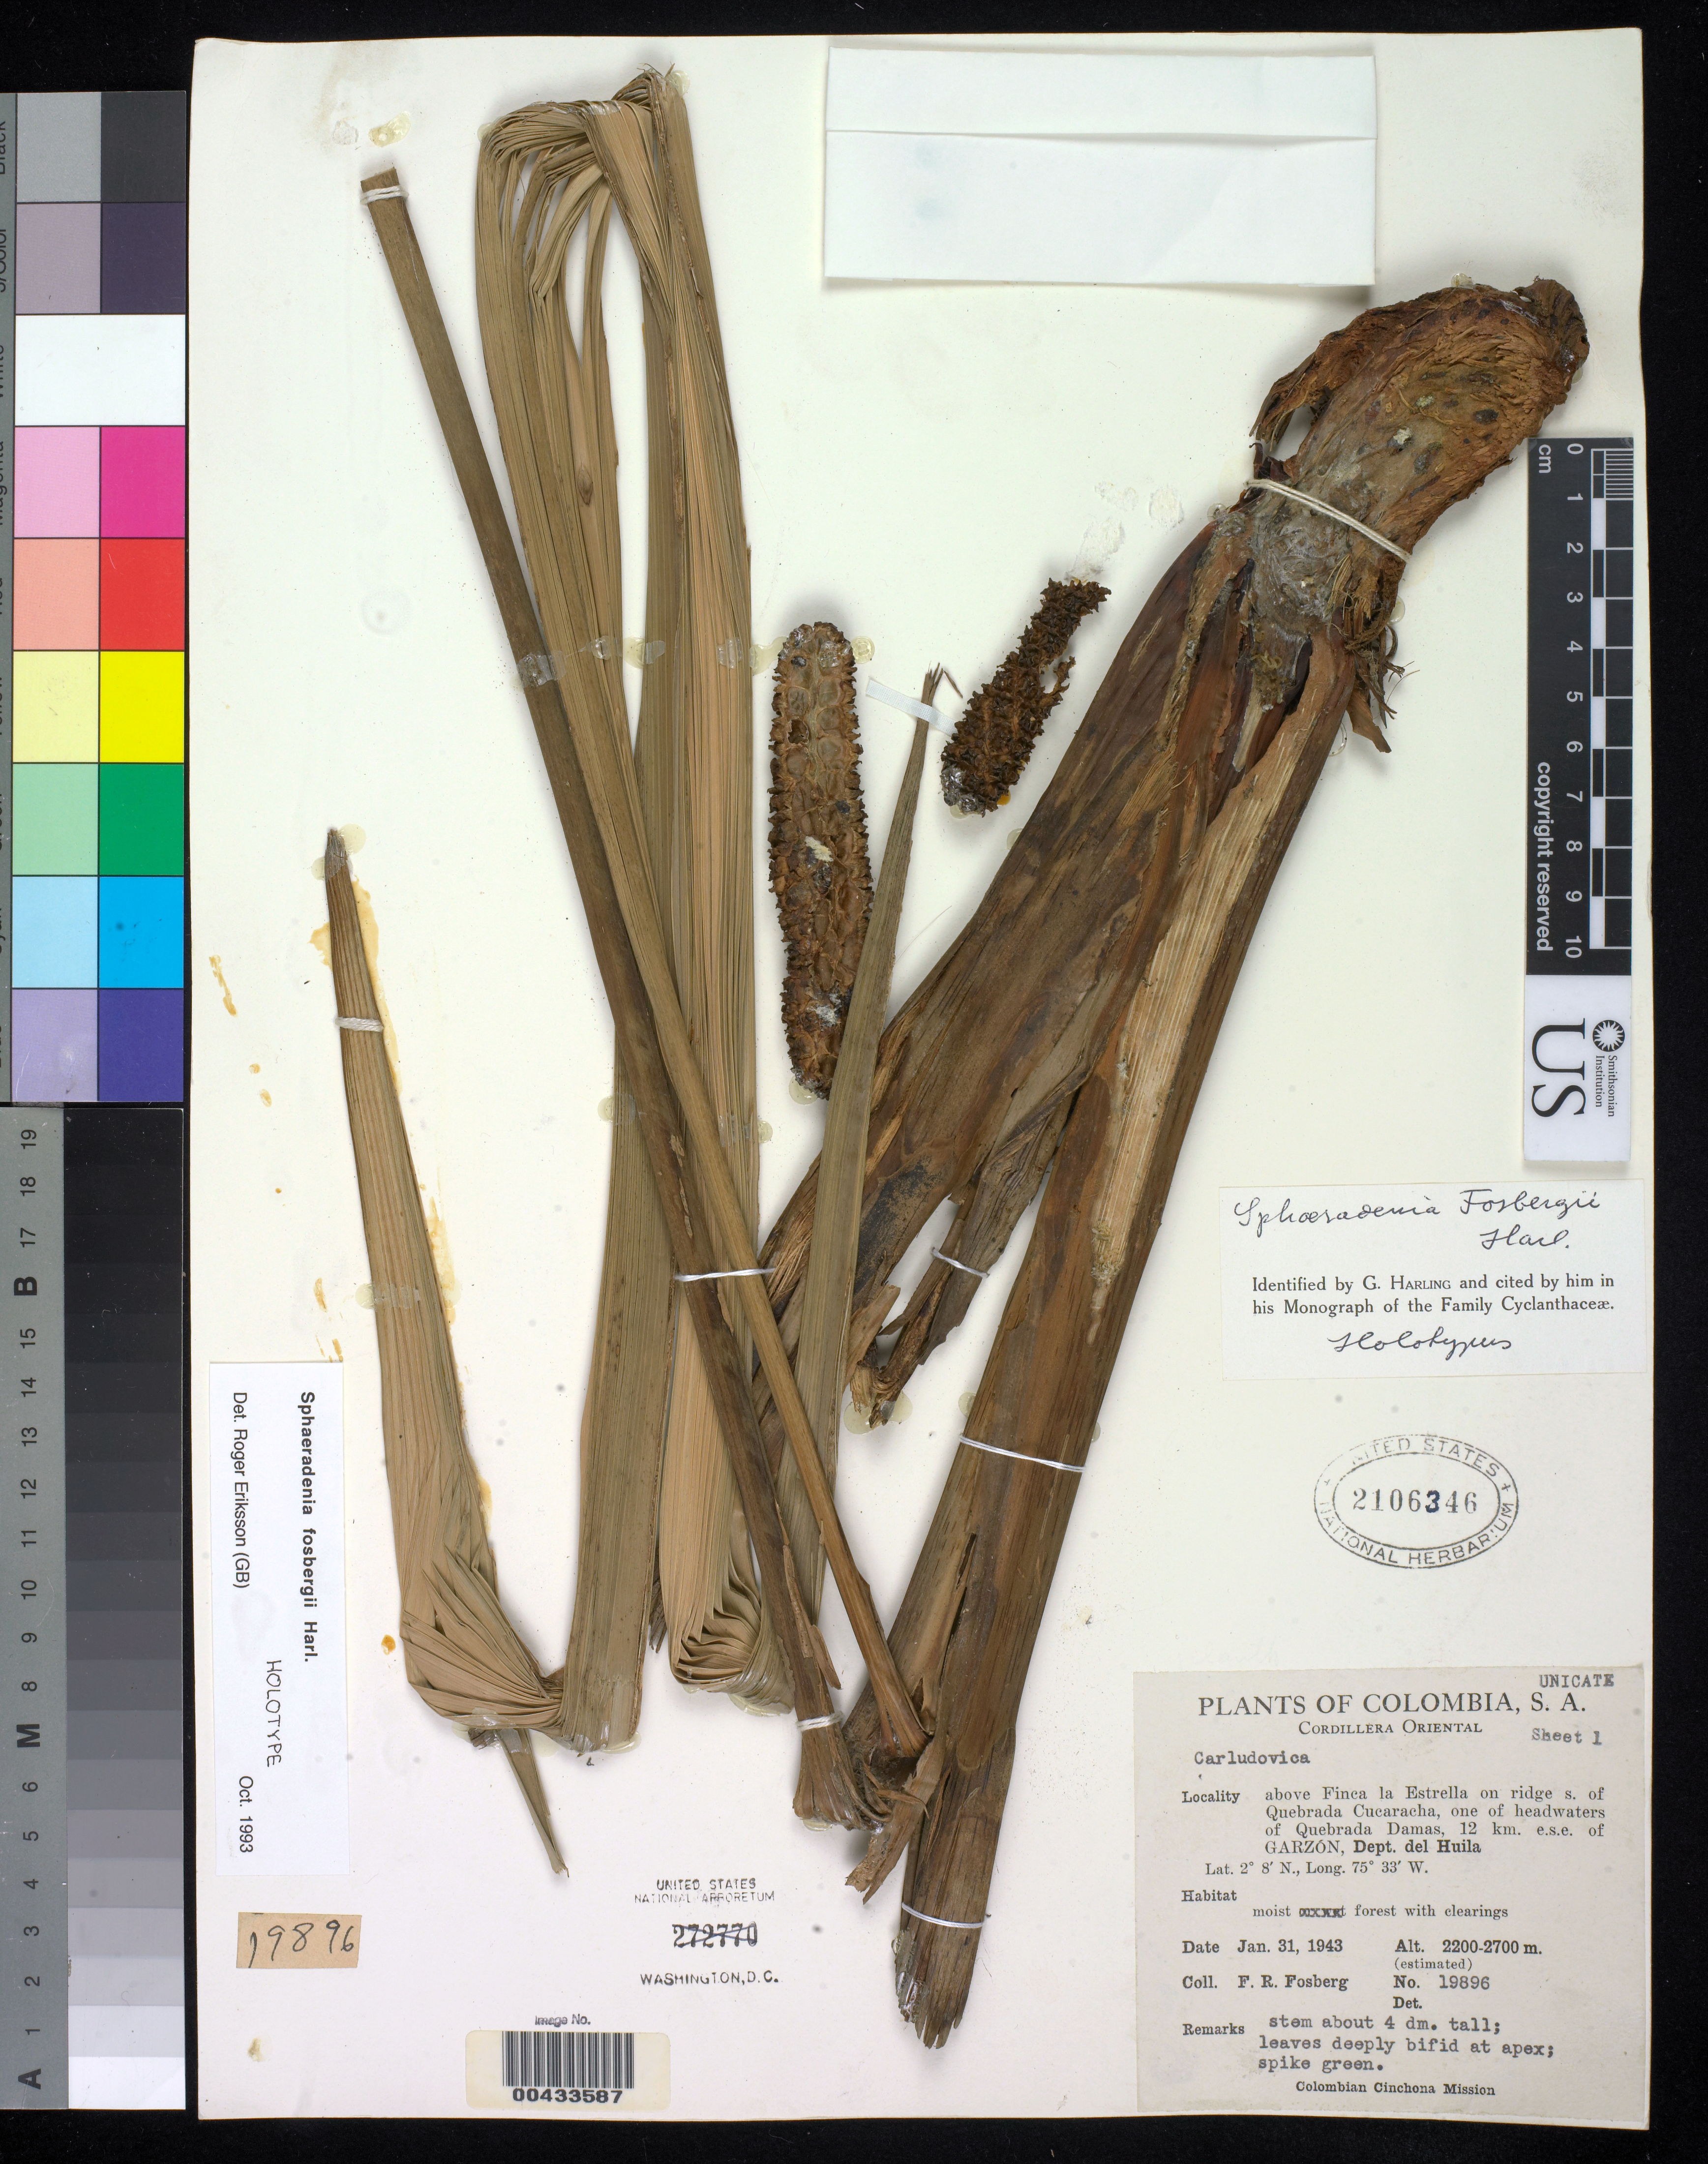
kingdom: Plantae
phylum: Tracheophyta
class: Liliopsida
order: Pandanales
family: Cyclanthaceae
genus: Sphaeradenia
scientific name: Sphaeradenia fosbergii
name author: Harling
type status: Holotype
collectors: F. R. Fosberg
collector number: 19896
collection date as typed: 31 Jan 1943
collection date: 1943-01-31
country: Colombia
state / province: Huila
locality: Above Finca la Estrella on ridge S of Quebrada Cucaracha, one of headwaters of Quebrada Damas, 12 km ESE of Garzon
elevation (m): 2200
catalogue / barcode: US 2106346